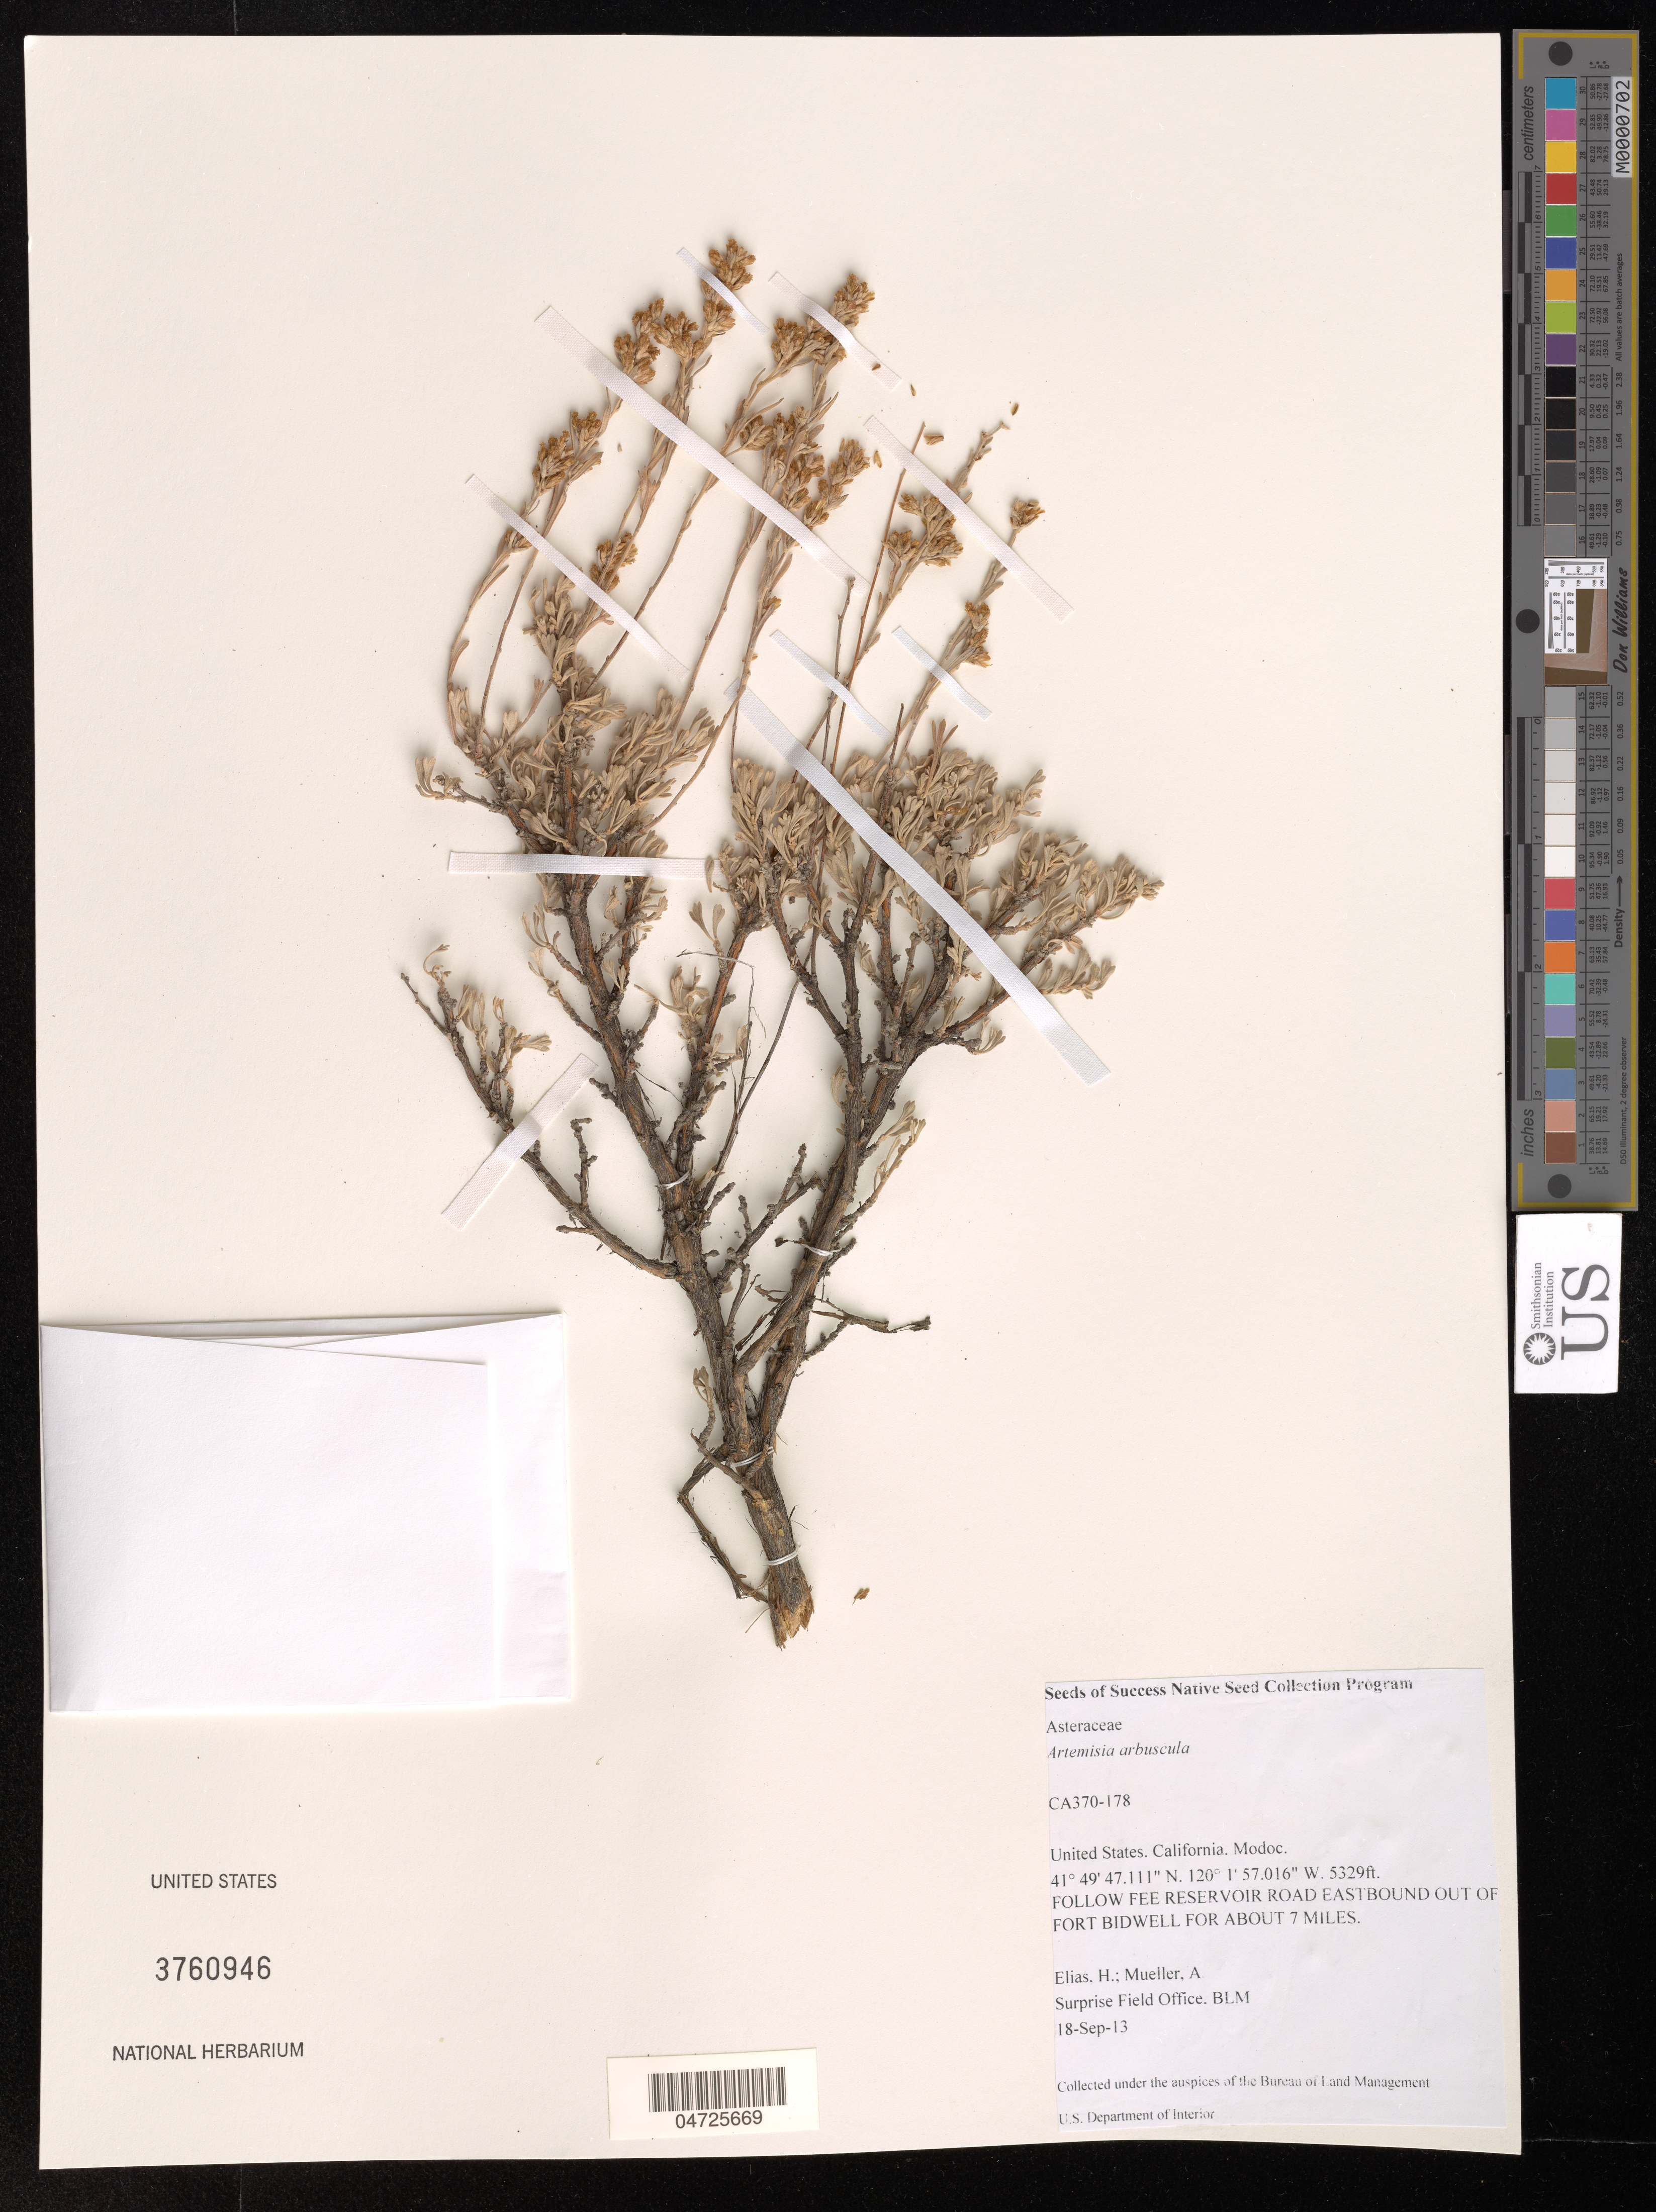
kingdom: Plantae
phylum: Tracheophyta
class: Magnoliopsida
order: Asterales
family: Asteraceae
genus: Artemisia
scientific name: Artemisia arbuscula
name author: Nutt.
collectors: H. Elias & A. Mueller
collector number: CA370-178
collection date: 2013-09-18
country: United States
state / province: California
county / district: Modoc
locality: Modoc. Follow Fee Reservoir Road eastbound out of Fort Bidwell for about 7 miles.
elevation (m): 1624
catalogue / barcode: US 3760946